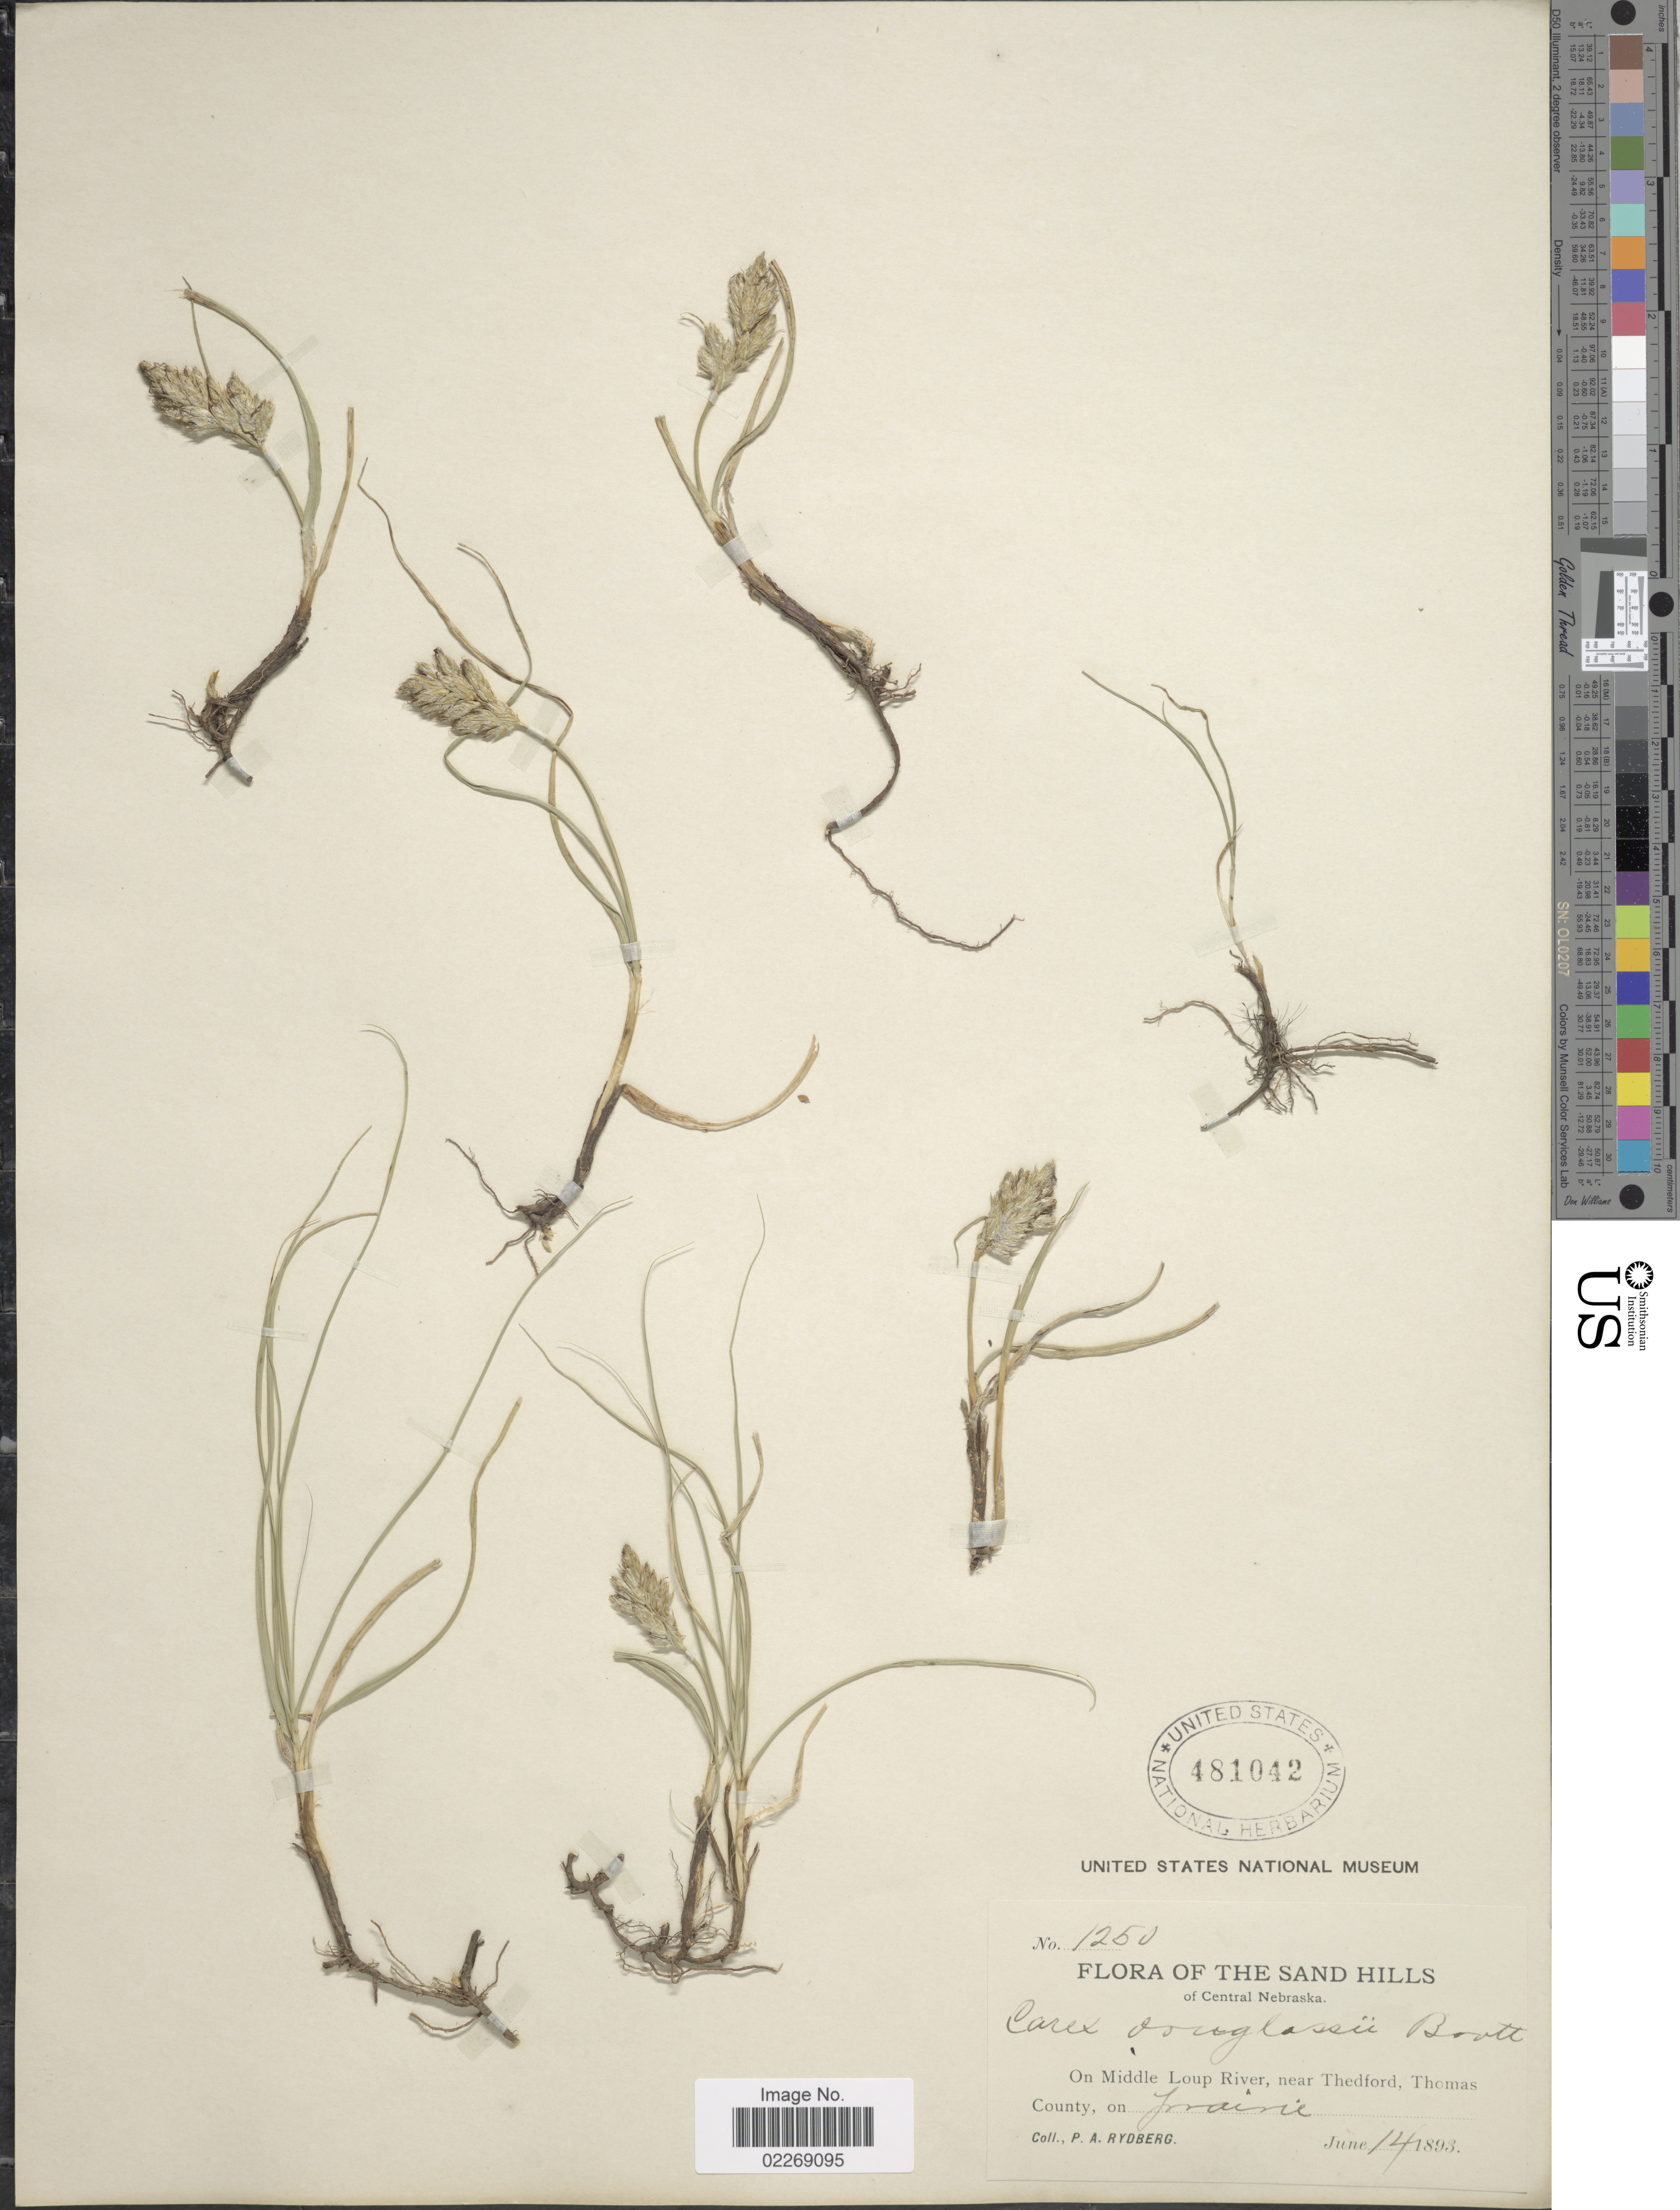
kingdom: Plantae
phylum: Tracheophyta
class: Liliopsida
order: Poales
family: Cyperaceae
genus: Carex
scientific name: Carex douglasii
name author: Boott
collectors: P. A. Rydberg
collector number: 1250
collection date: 1893-06-14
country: United States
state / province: Nebraska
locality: Central Nebraska. Sand Hills. On Middle Loup River, near Thedford, Thomas County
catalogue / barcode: US 481042